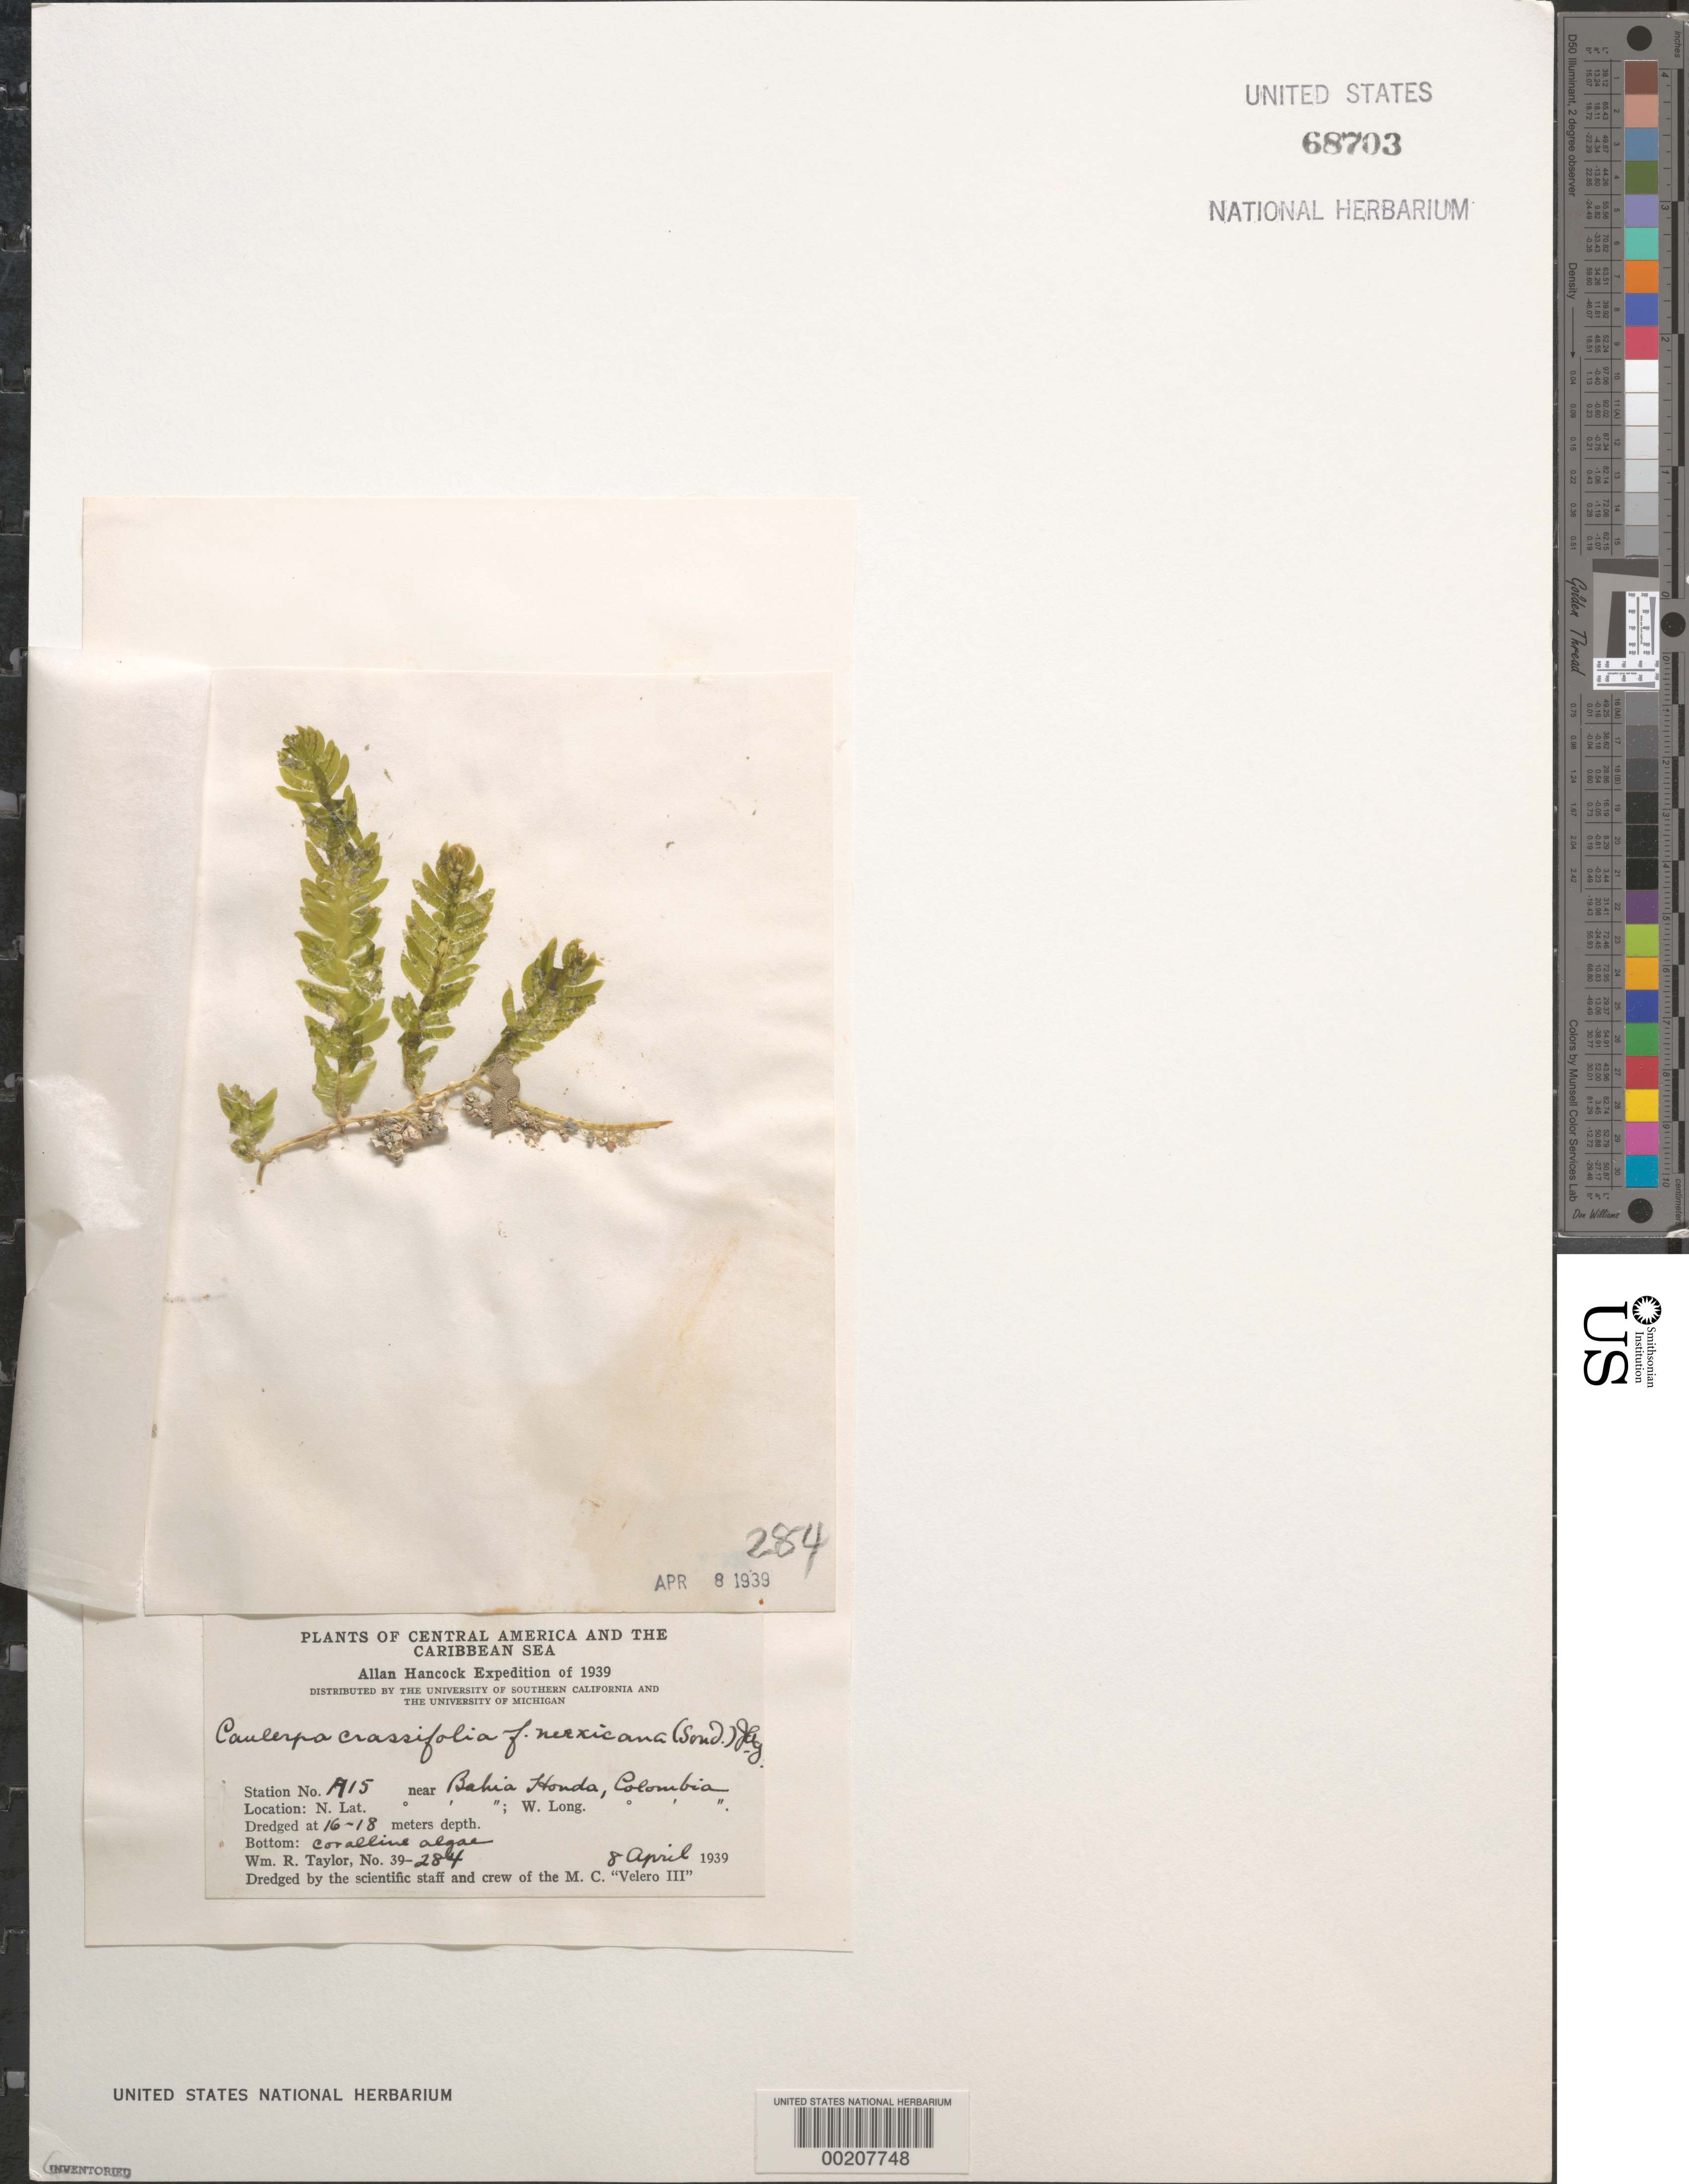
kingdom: Plantae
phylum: Chlorophyta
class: Ulvophyceae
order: Cladophorales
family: Cladophoraceae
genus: Cladophora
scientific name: Cladophora glomerata var. crassior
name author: (C. Agardh) C. Hoek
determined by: Algae name updating Project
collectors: W. R. Taylor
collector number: WRT 39-284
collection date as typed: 08 Apr 1939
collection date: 1939-04-08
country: Colombia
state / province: La Guajira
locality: Bahia Honda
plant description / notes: Allan Hancock Expedition of 1939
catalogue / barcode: US 68703